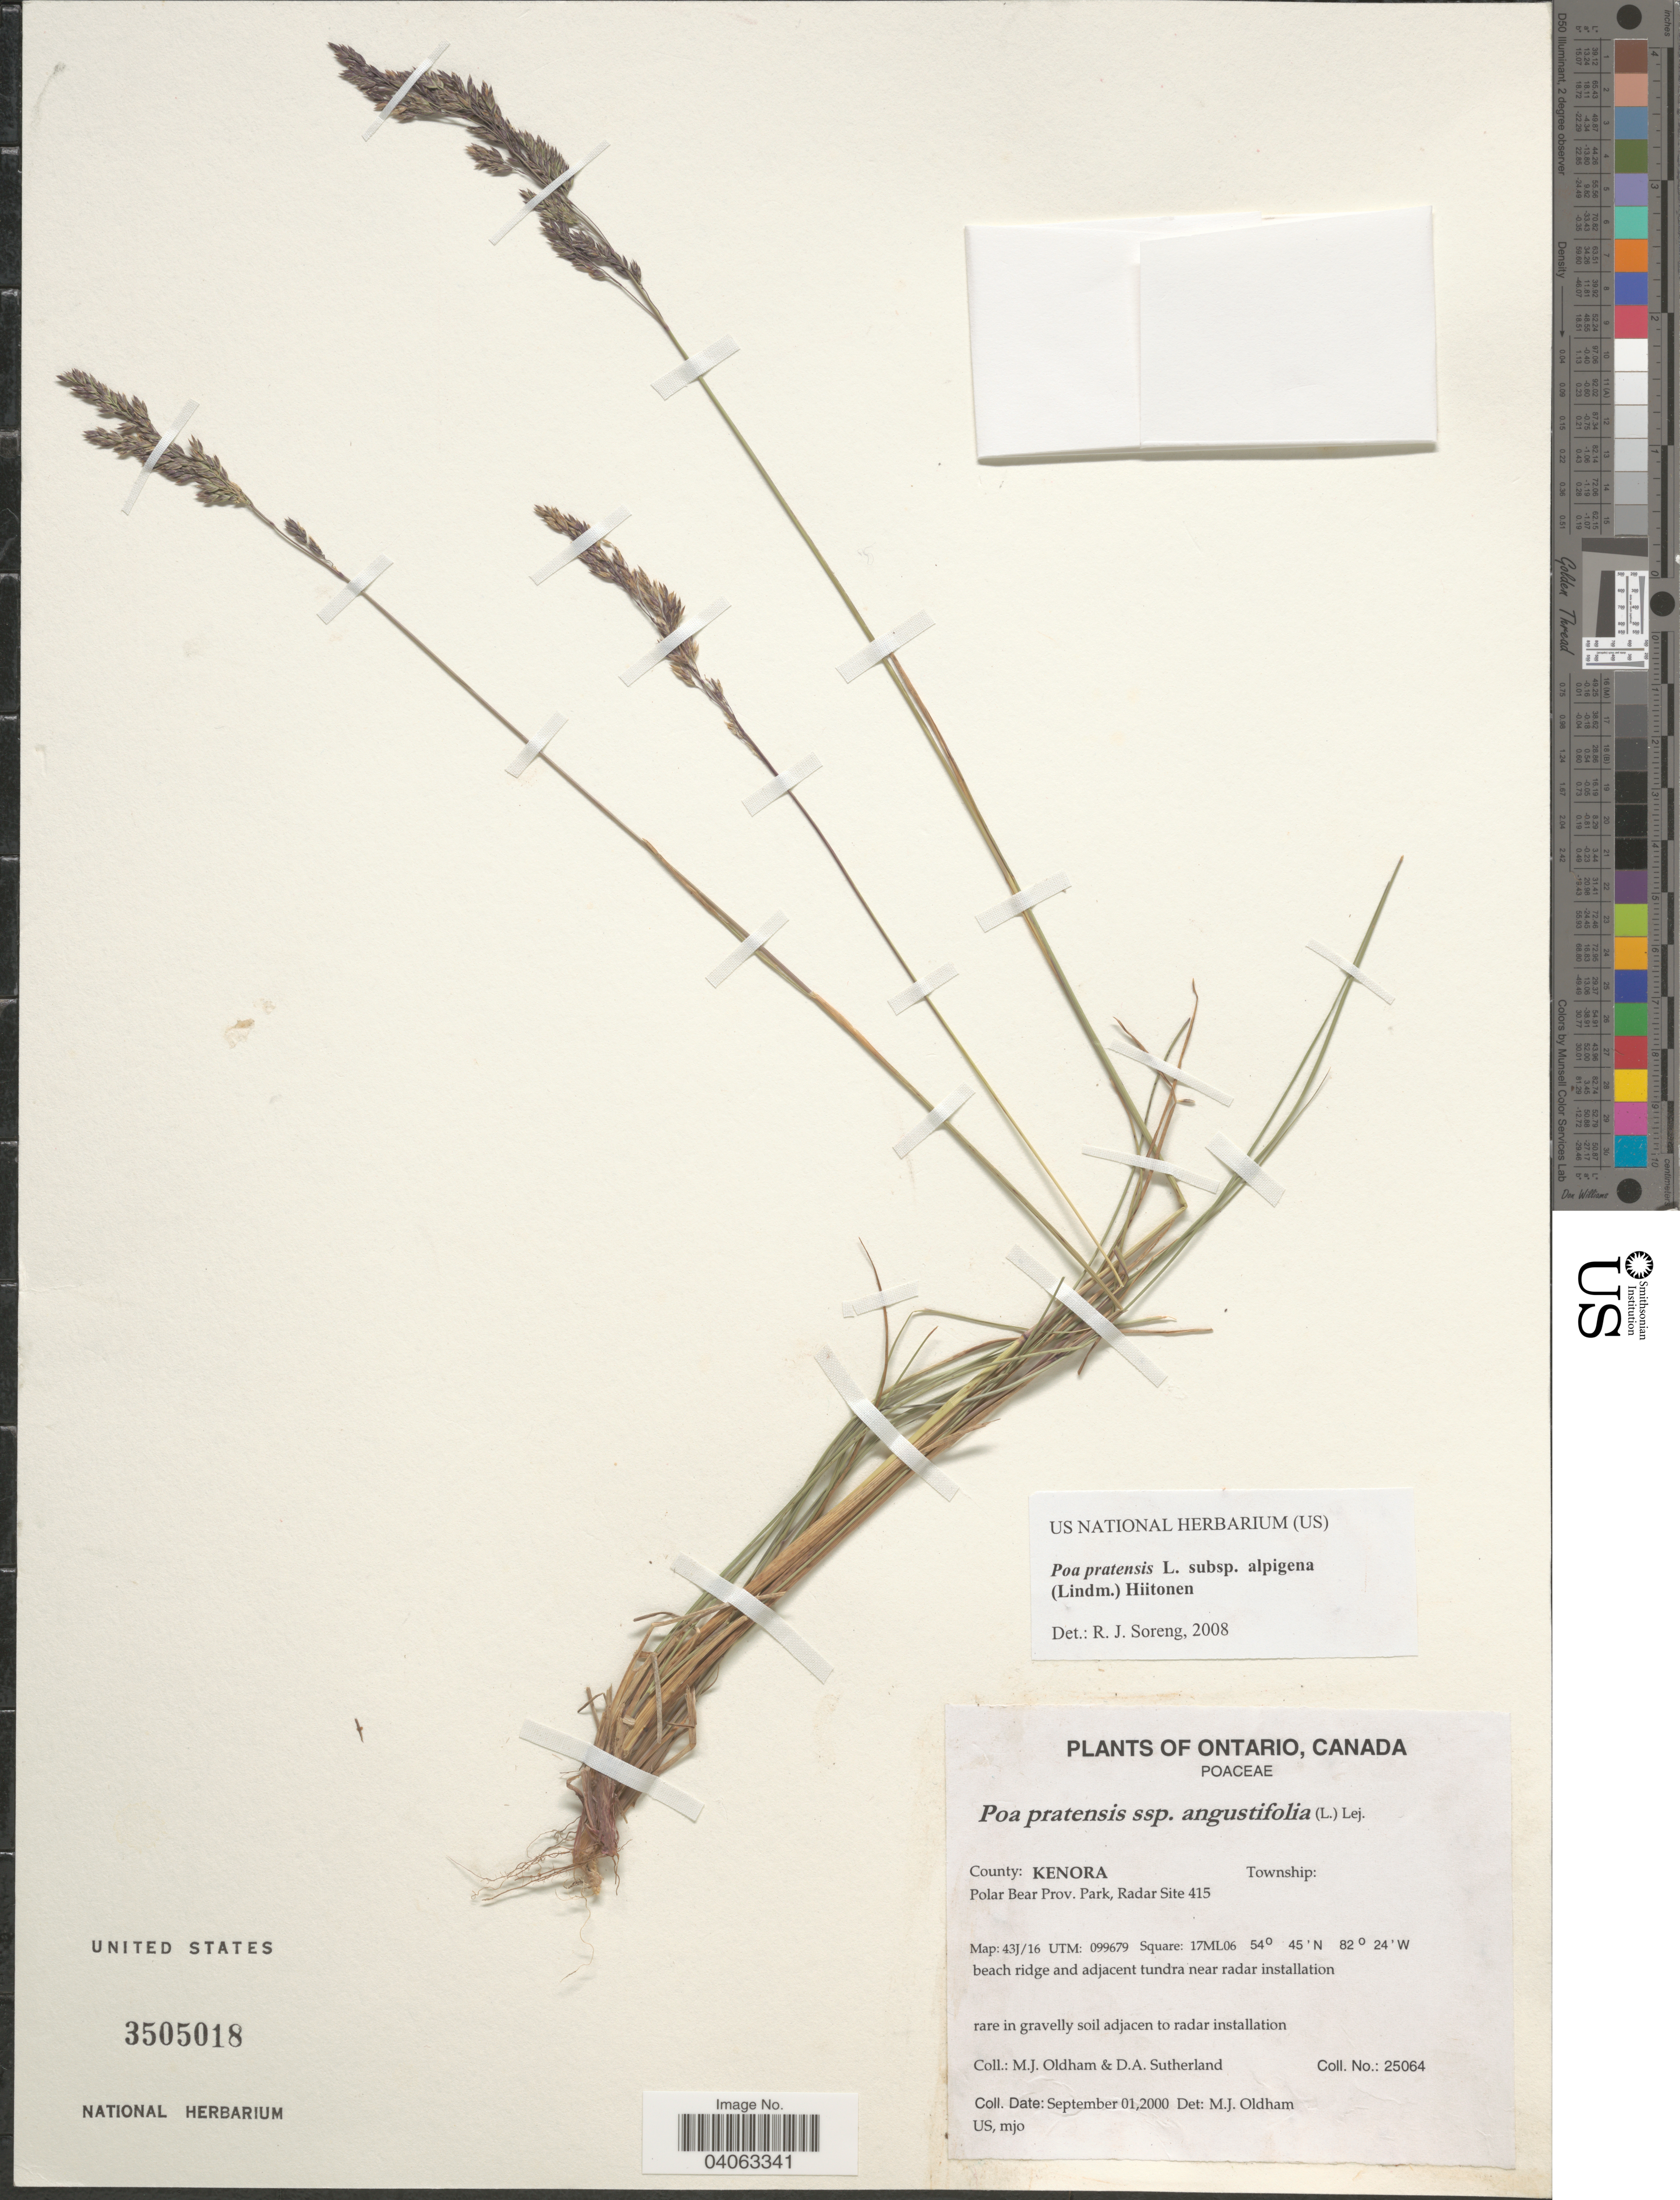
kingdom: Plantae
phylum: Tracheophyta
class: Liliopsida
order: Poales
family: Poaceae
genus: Poa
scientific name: Poa pratensis subsp. alpigena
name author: (Lindm.) Hiitonen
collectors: M. Oldham & D. Sutherland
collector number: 25064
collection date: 2000-09-01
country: Canada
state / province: Ontario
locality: County: Kenora. Polar Bear Prov. Park, Radar Site 415. Map: 43J/16 UTM: 099679 Square: 17ML06. Near radar installation.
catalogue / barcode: US 3505018